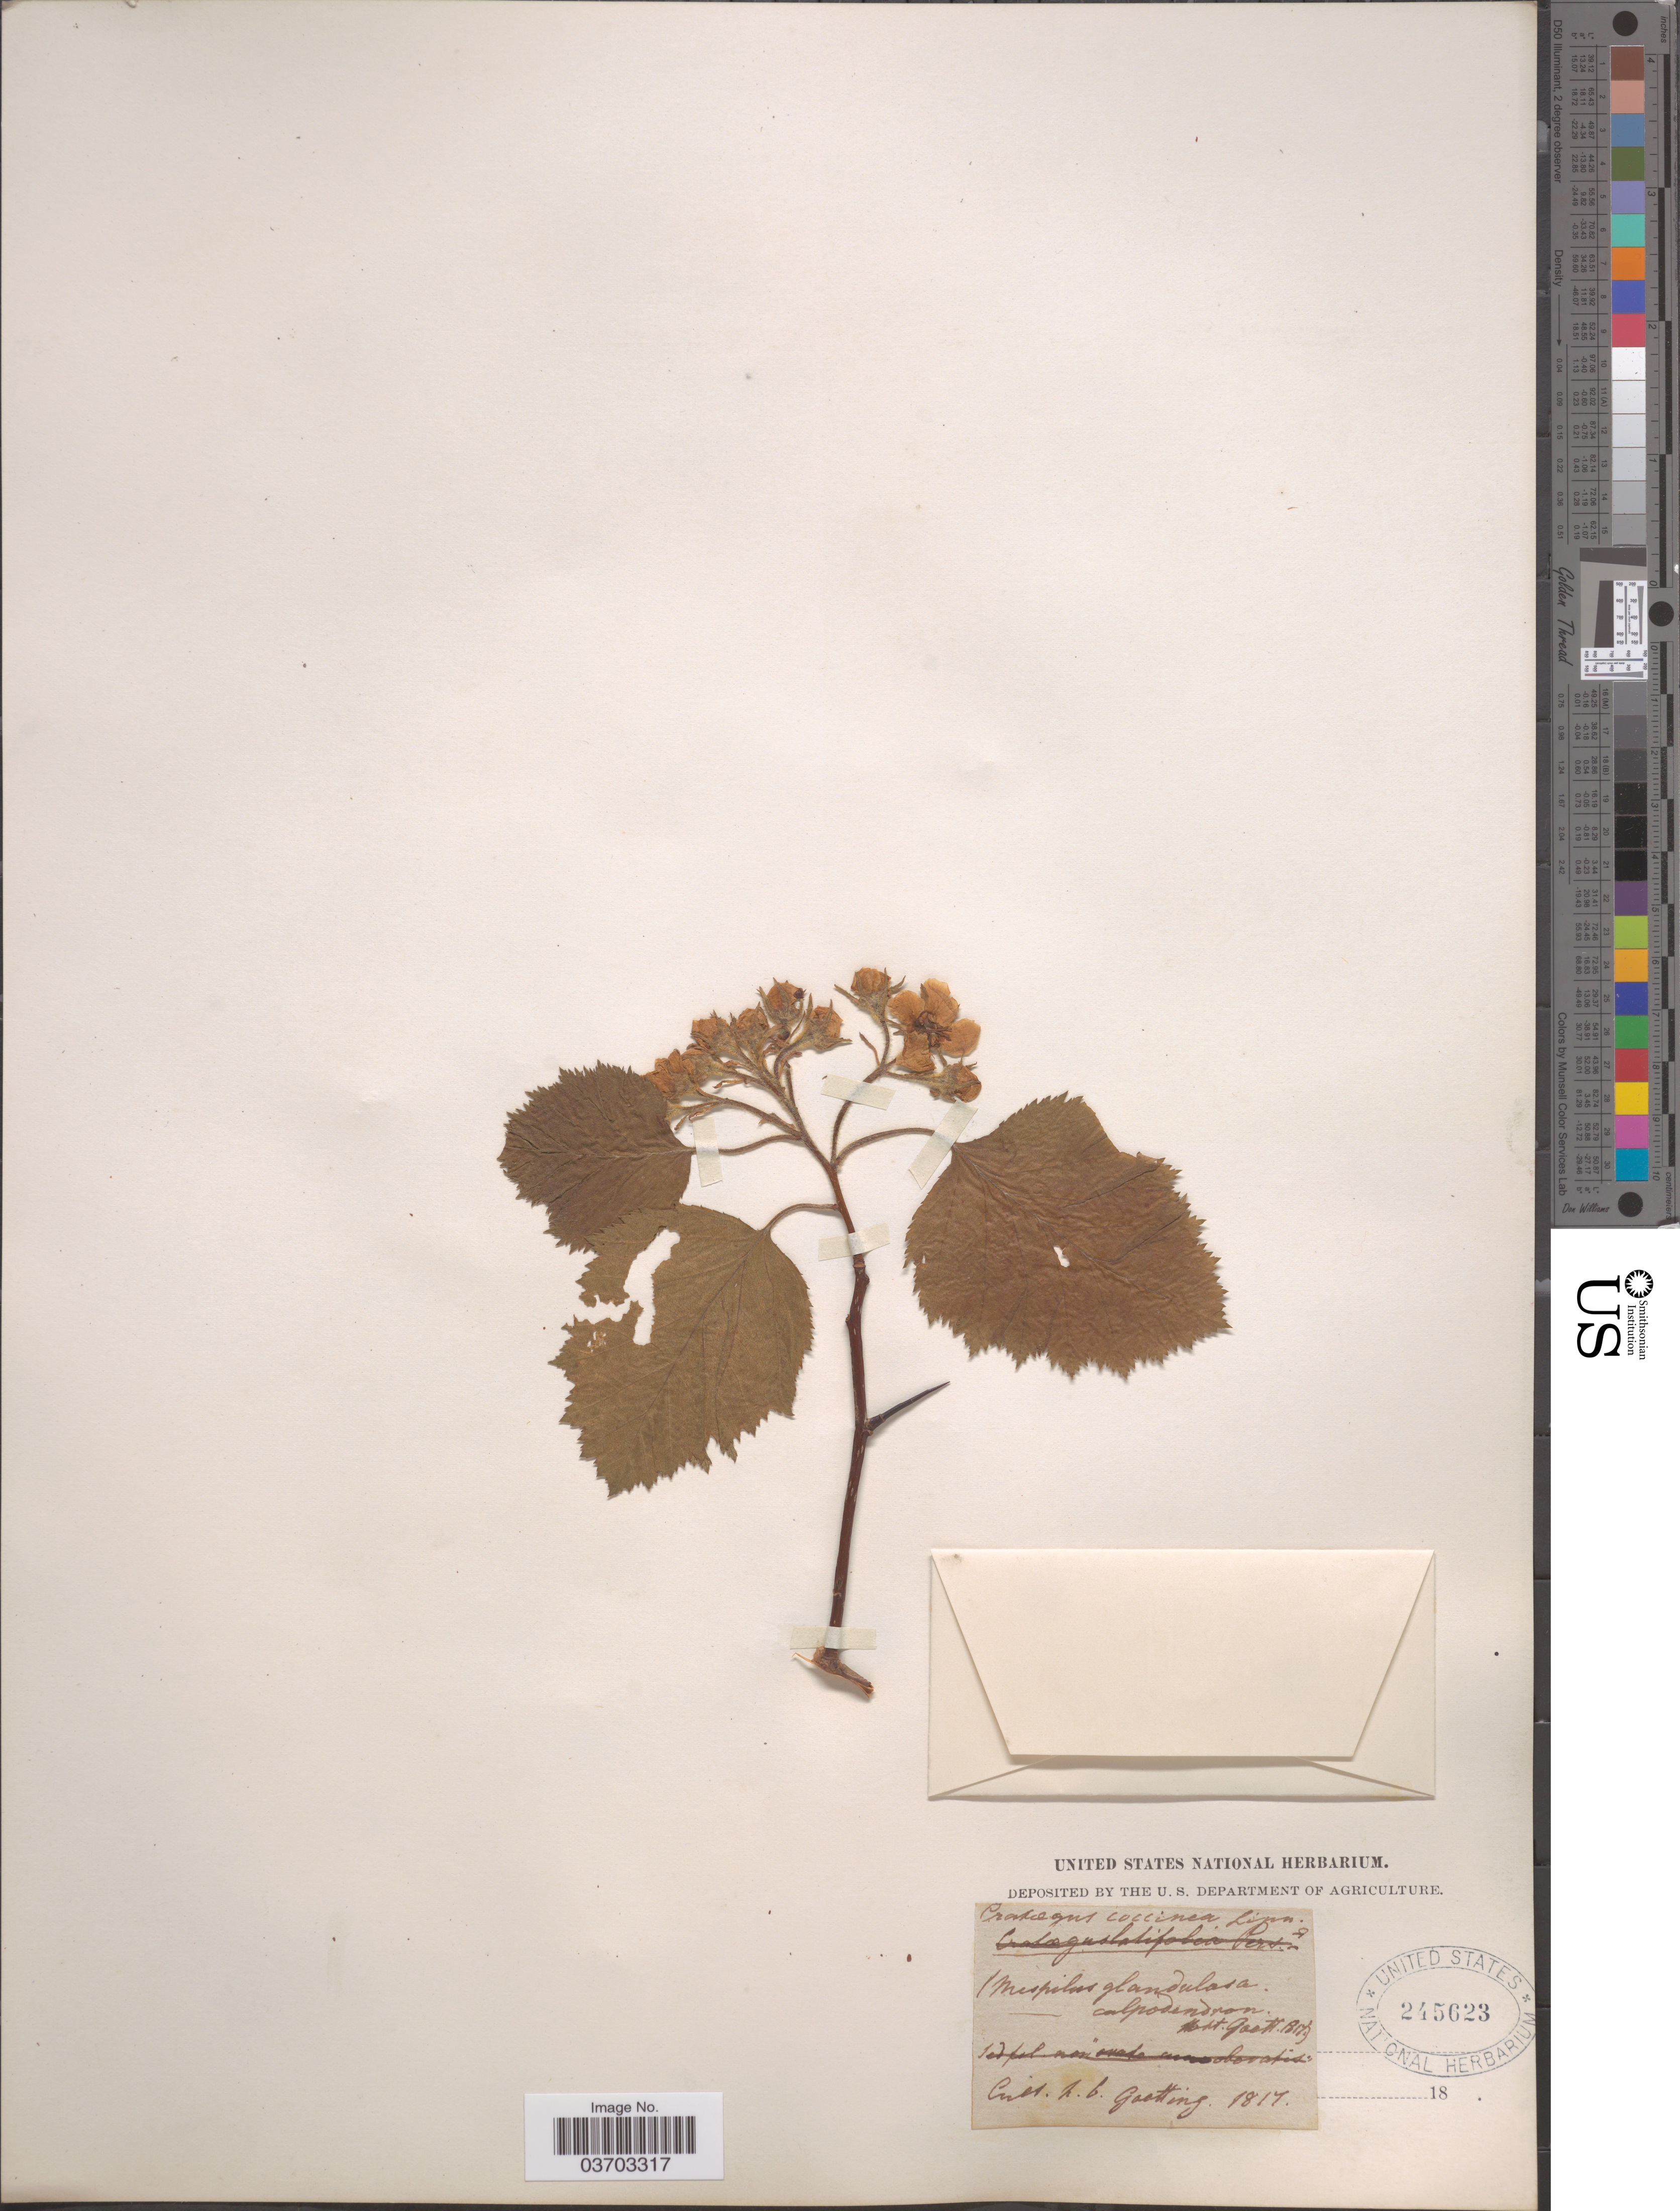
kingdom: Plantae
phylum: Tracheophyta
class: Magnoliopsida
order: Rosales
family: Rosaceae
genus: Crataegus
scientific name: Crataegus coccinea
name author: Ashe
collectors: ex herb. United States National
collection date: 1817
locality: H. b. Gaetting [interpreted].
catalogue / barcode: US 245623